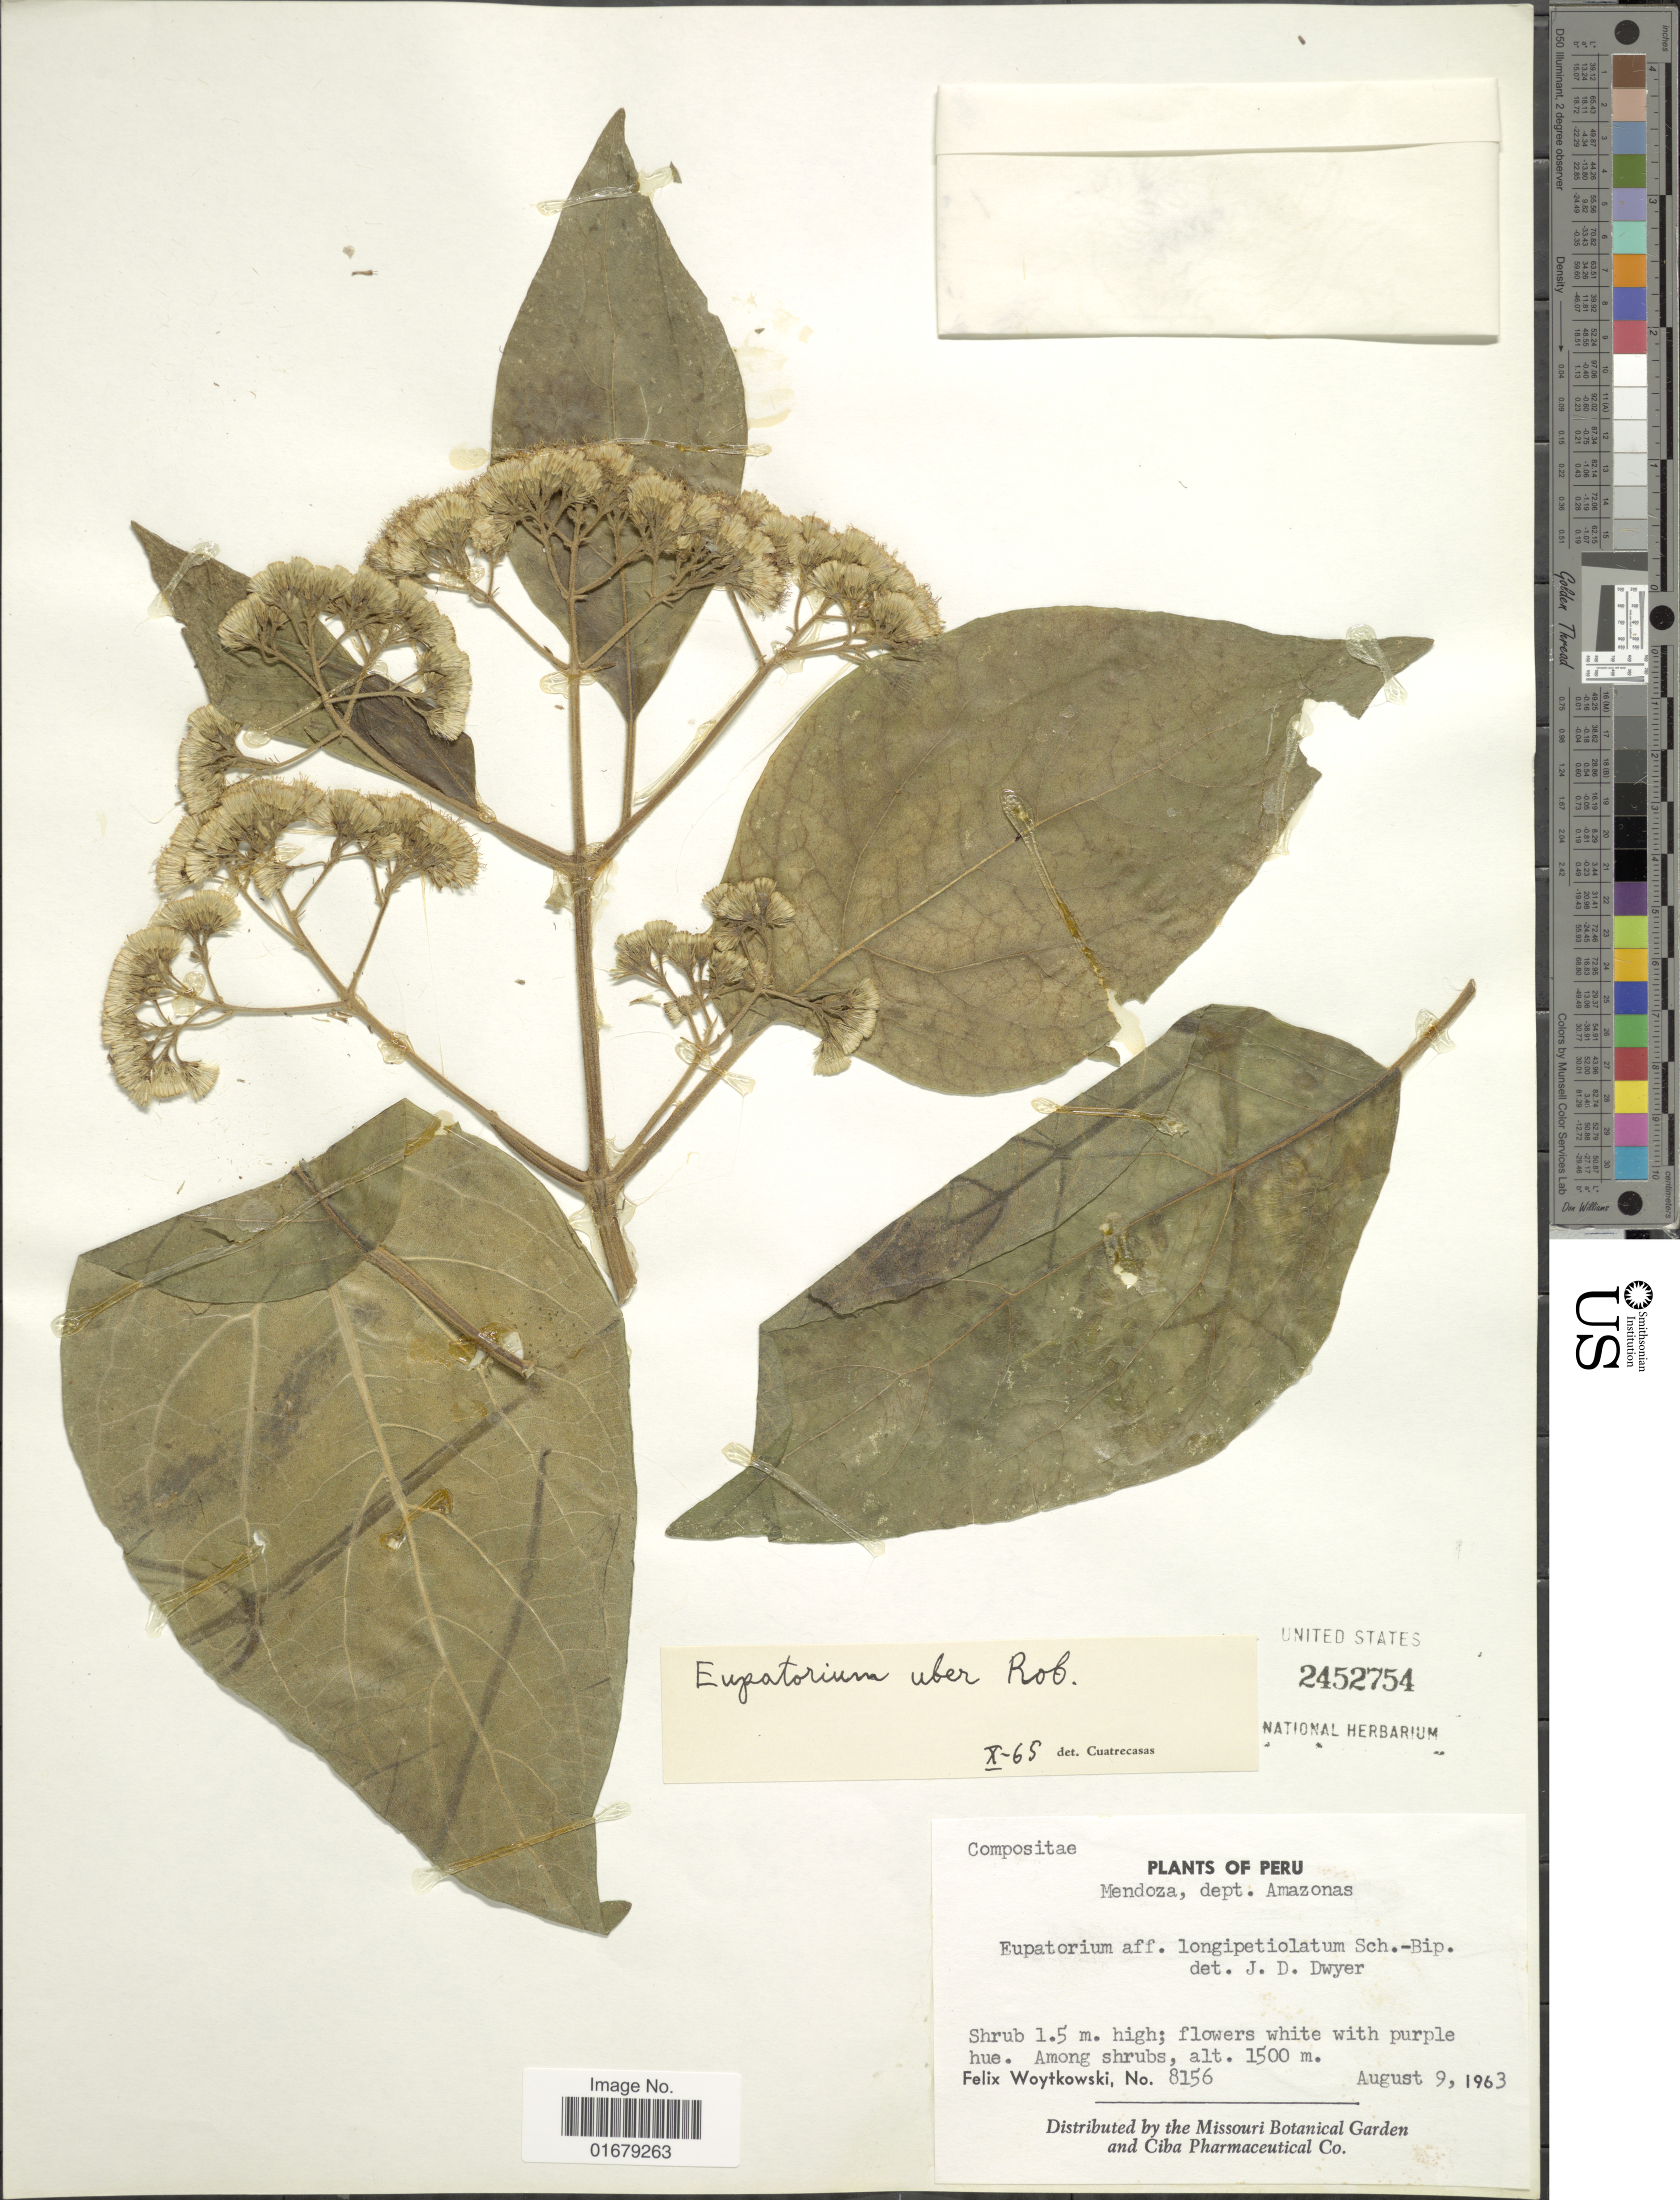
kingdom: Plantae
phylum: Tracheophyta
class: Magnoliopsida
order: Asterales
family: Asteraceae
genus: Kaunia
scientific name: Kaunia uber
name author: (B.L. Rob.) R.M. King & H. Rob.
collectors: F. Woytkowski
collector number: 8156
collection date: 1963-08-09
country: Peru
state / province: Amazonas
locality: Mendoza, dept Amazonas.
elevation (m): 1500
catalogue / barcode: US 2452754